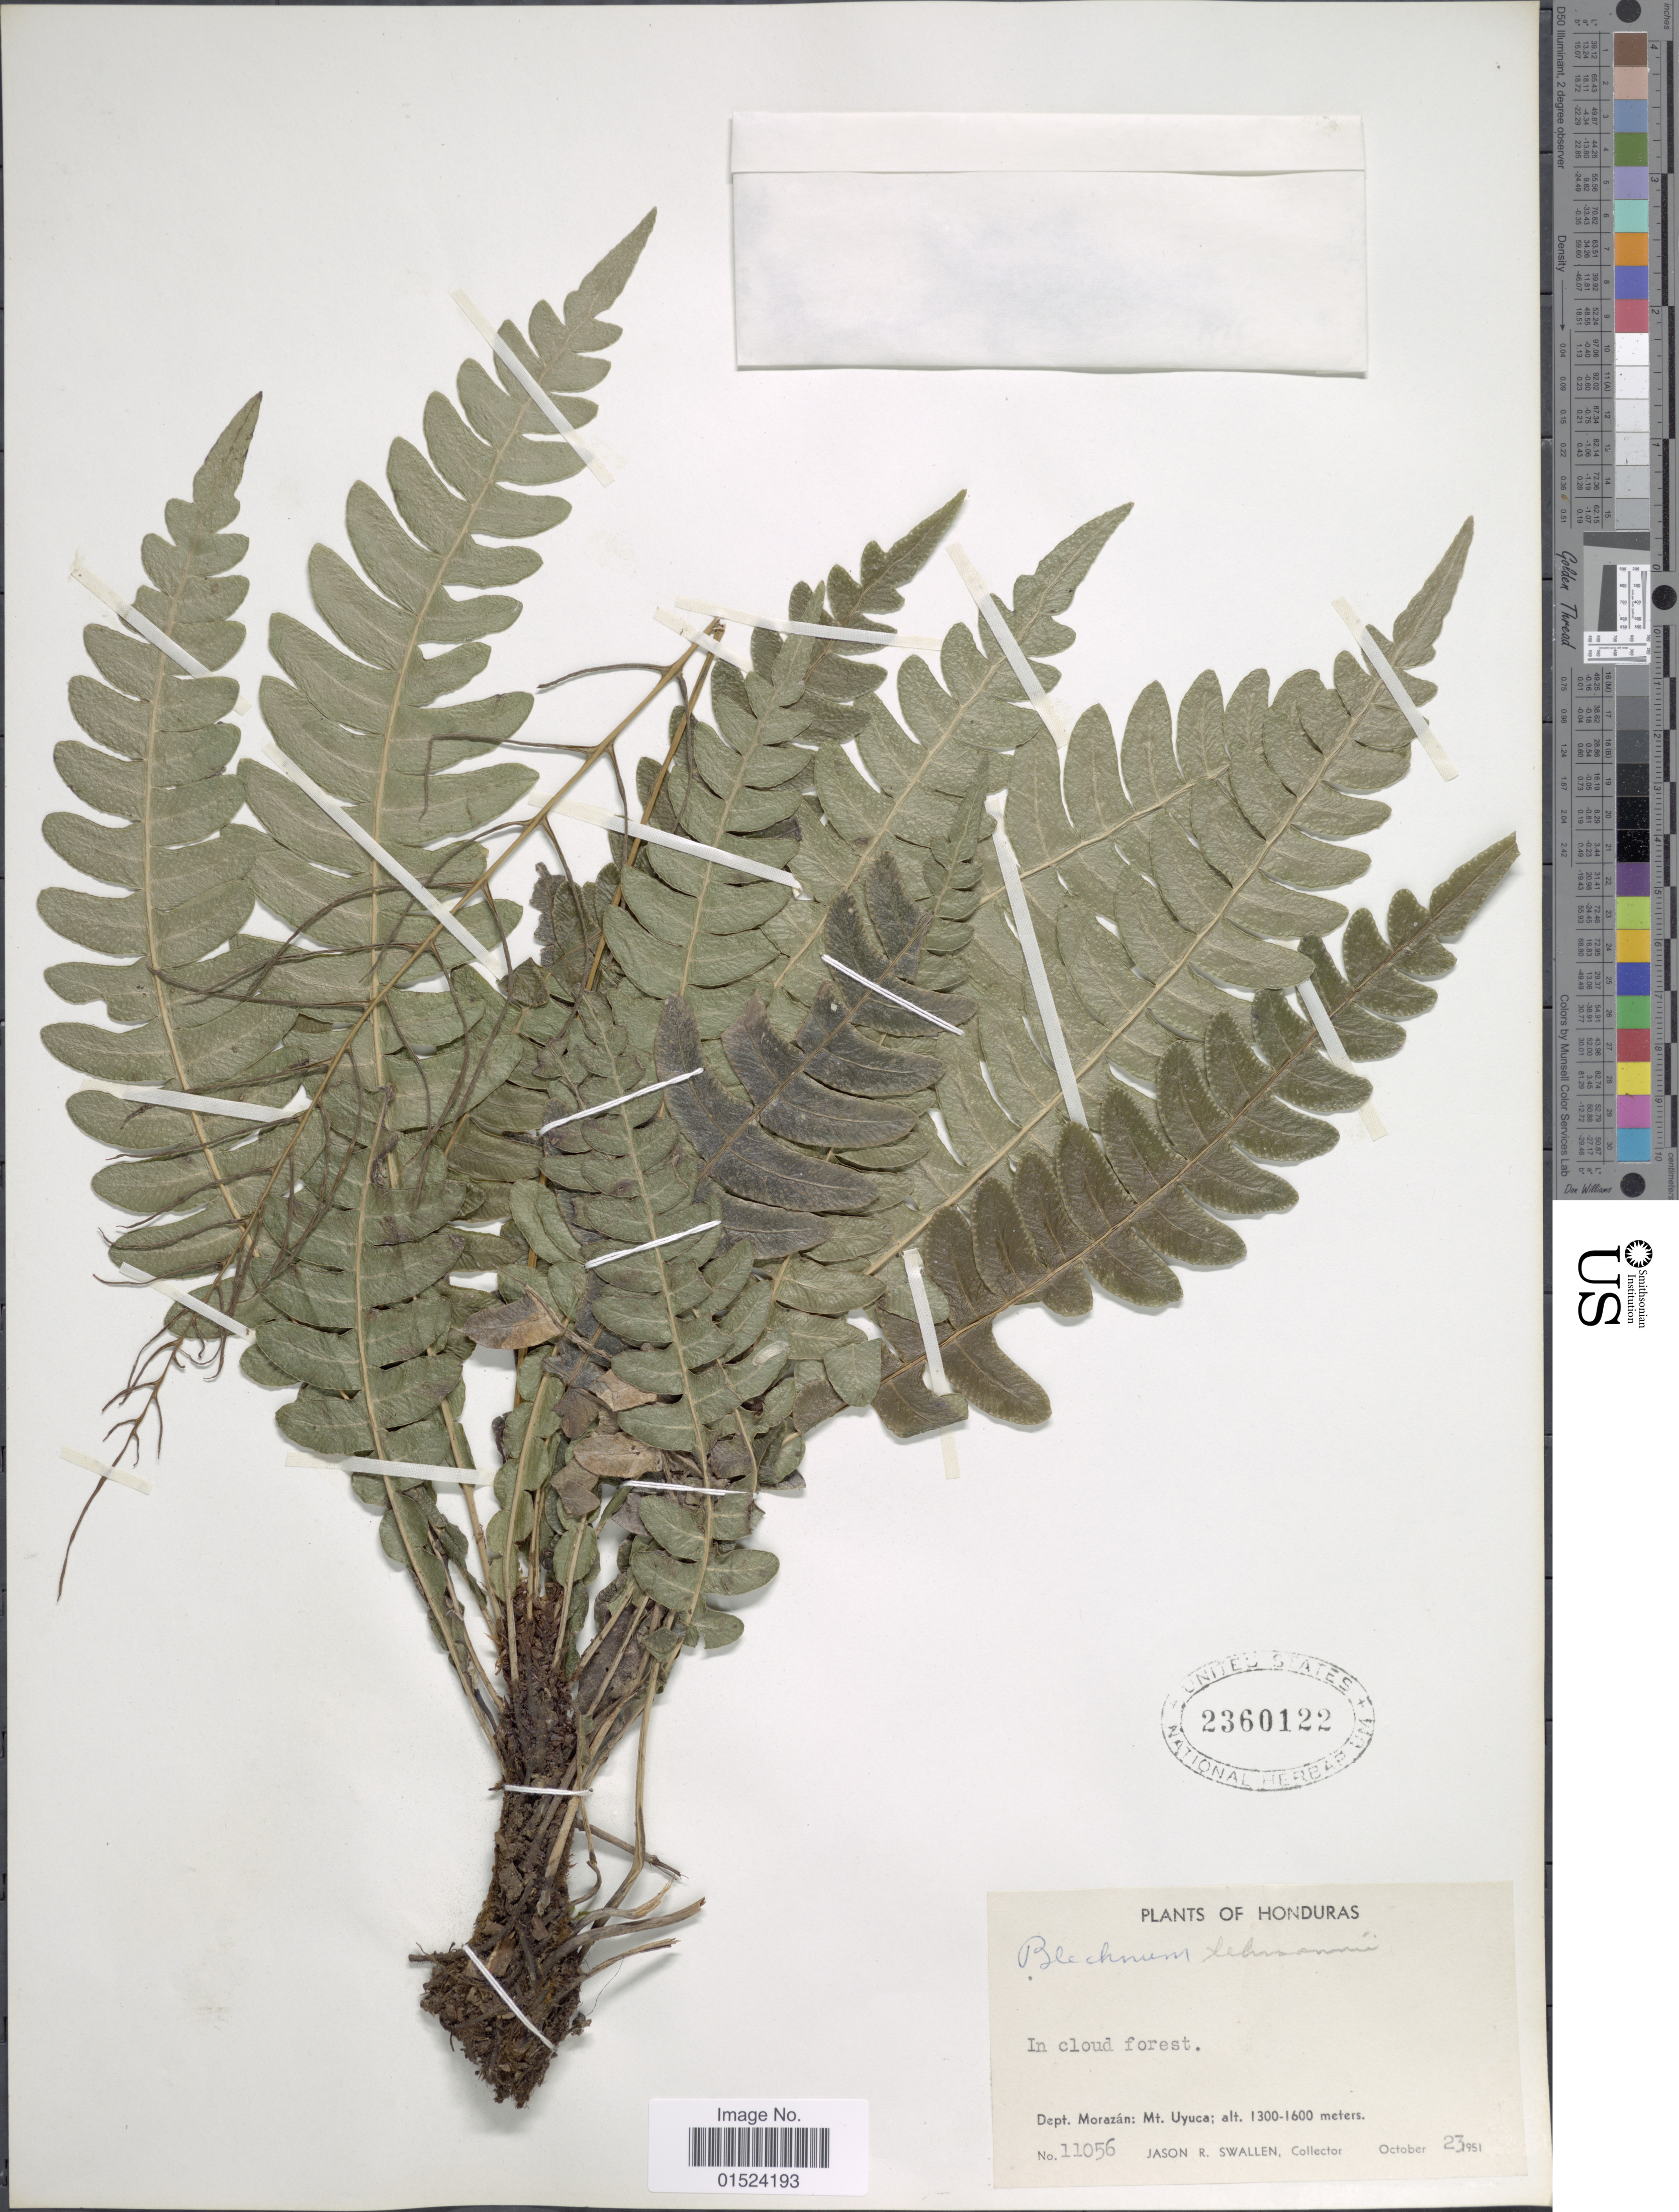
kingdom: Plantae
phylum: Tracheophyta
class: Polypodiopsida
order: Polypodiales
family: Blechnaceae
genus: Blechnum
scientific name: Blechnum l'herminieri subsp. l'herminieri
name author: (Bory) C. Chr.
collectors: J. R. Swallen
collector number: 11056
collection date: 1951-10-23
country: Honduras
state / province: Fco. Morazán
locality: Mt. Uyuca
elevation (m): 1300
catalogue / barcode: US 2360122